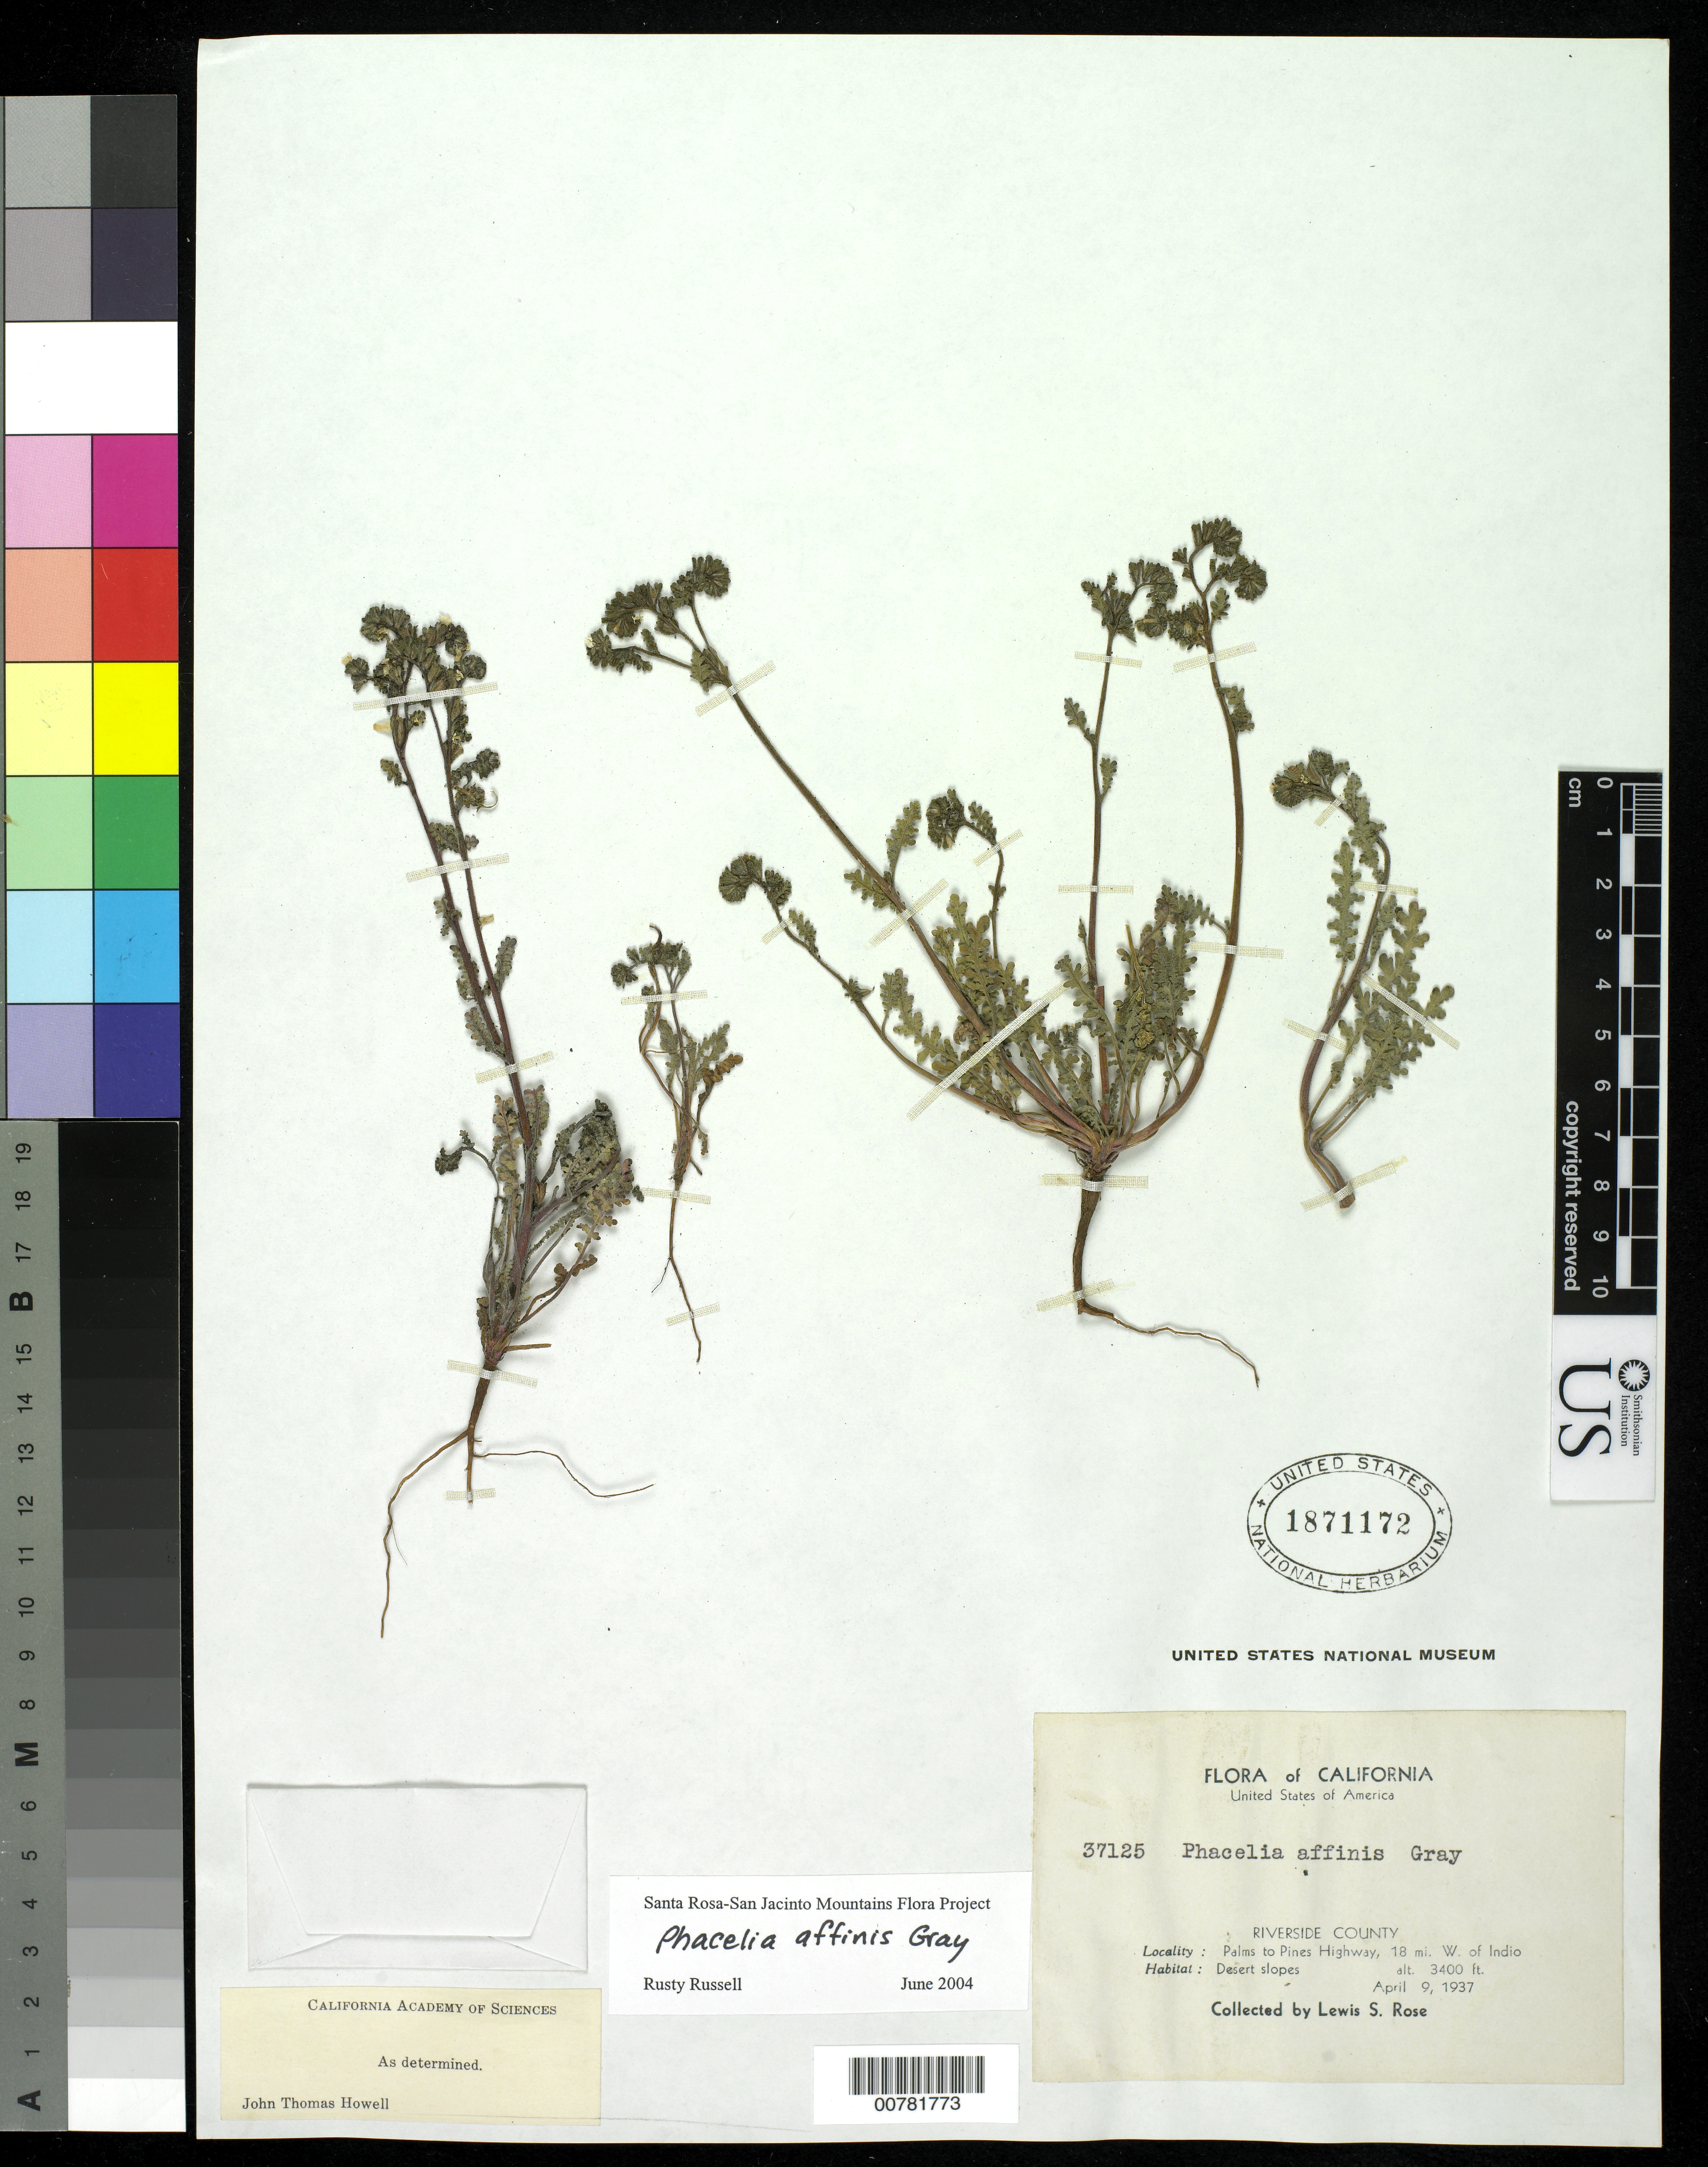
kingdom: Plantae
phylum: Tracheophyta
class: Magnoliopsida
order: Boraginales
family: Hydrophyllaceae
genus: Phacelia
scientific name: Phacelia affinis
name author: A. Gray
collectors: L. S. Rose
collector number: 37125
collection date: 1937-04-09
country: United States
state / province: California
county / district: Riverside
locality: Riverside County. Palms to Pines Highway, 18 mi. W. of Indio.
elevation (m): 1036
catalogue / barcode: US 1871172